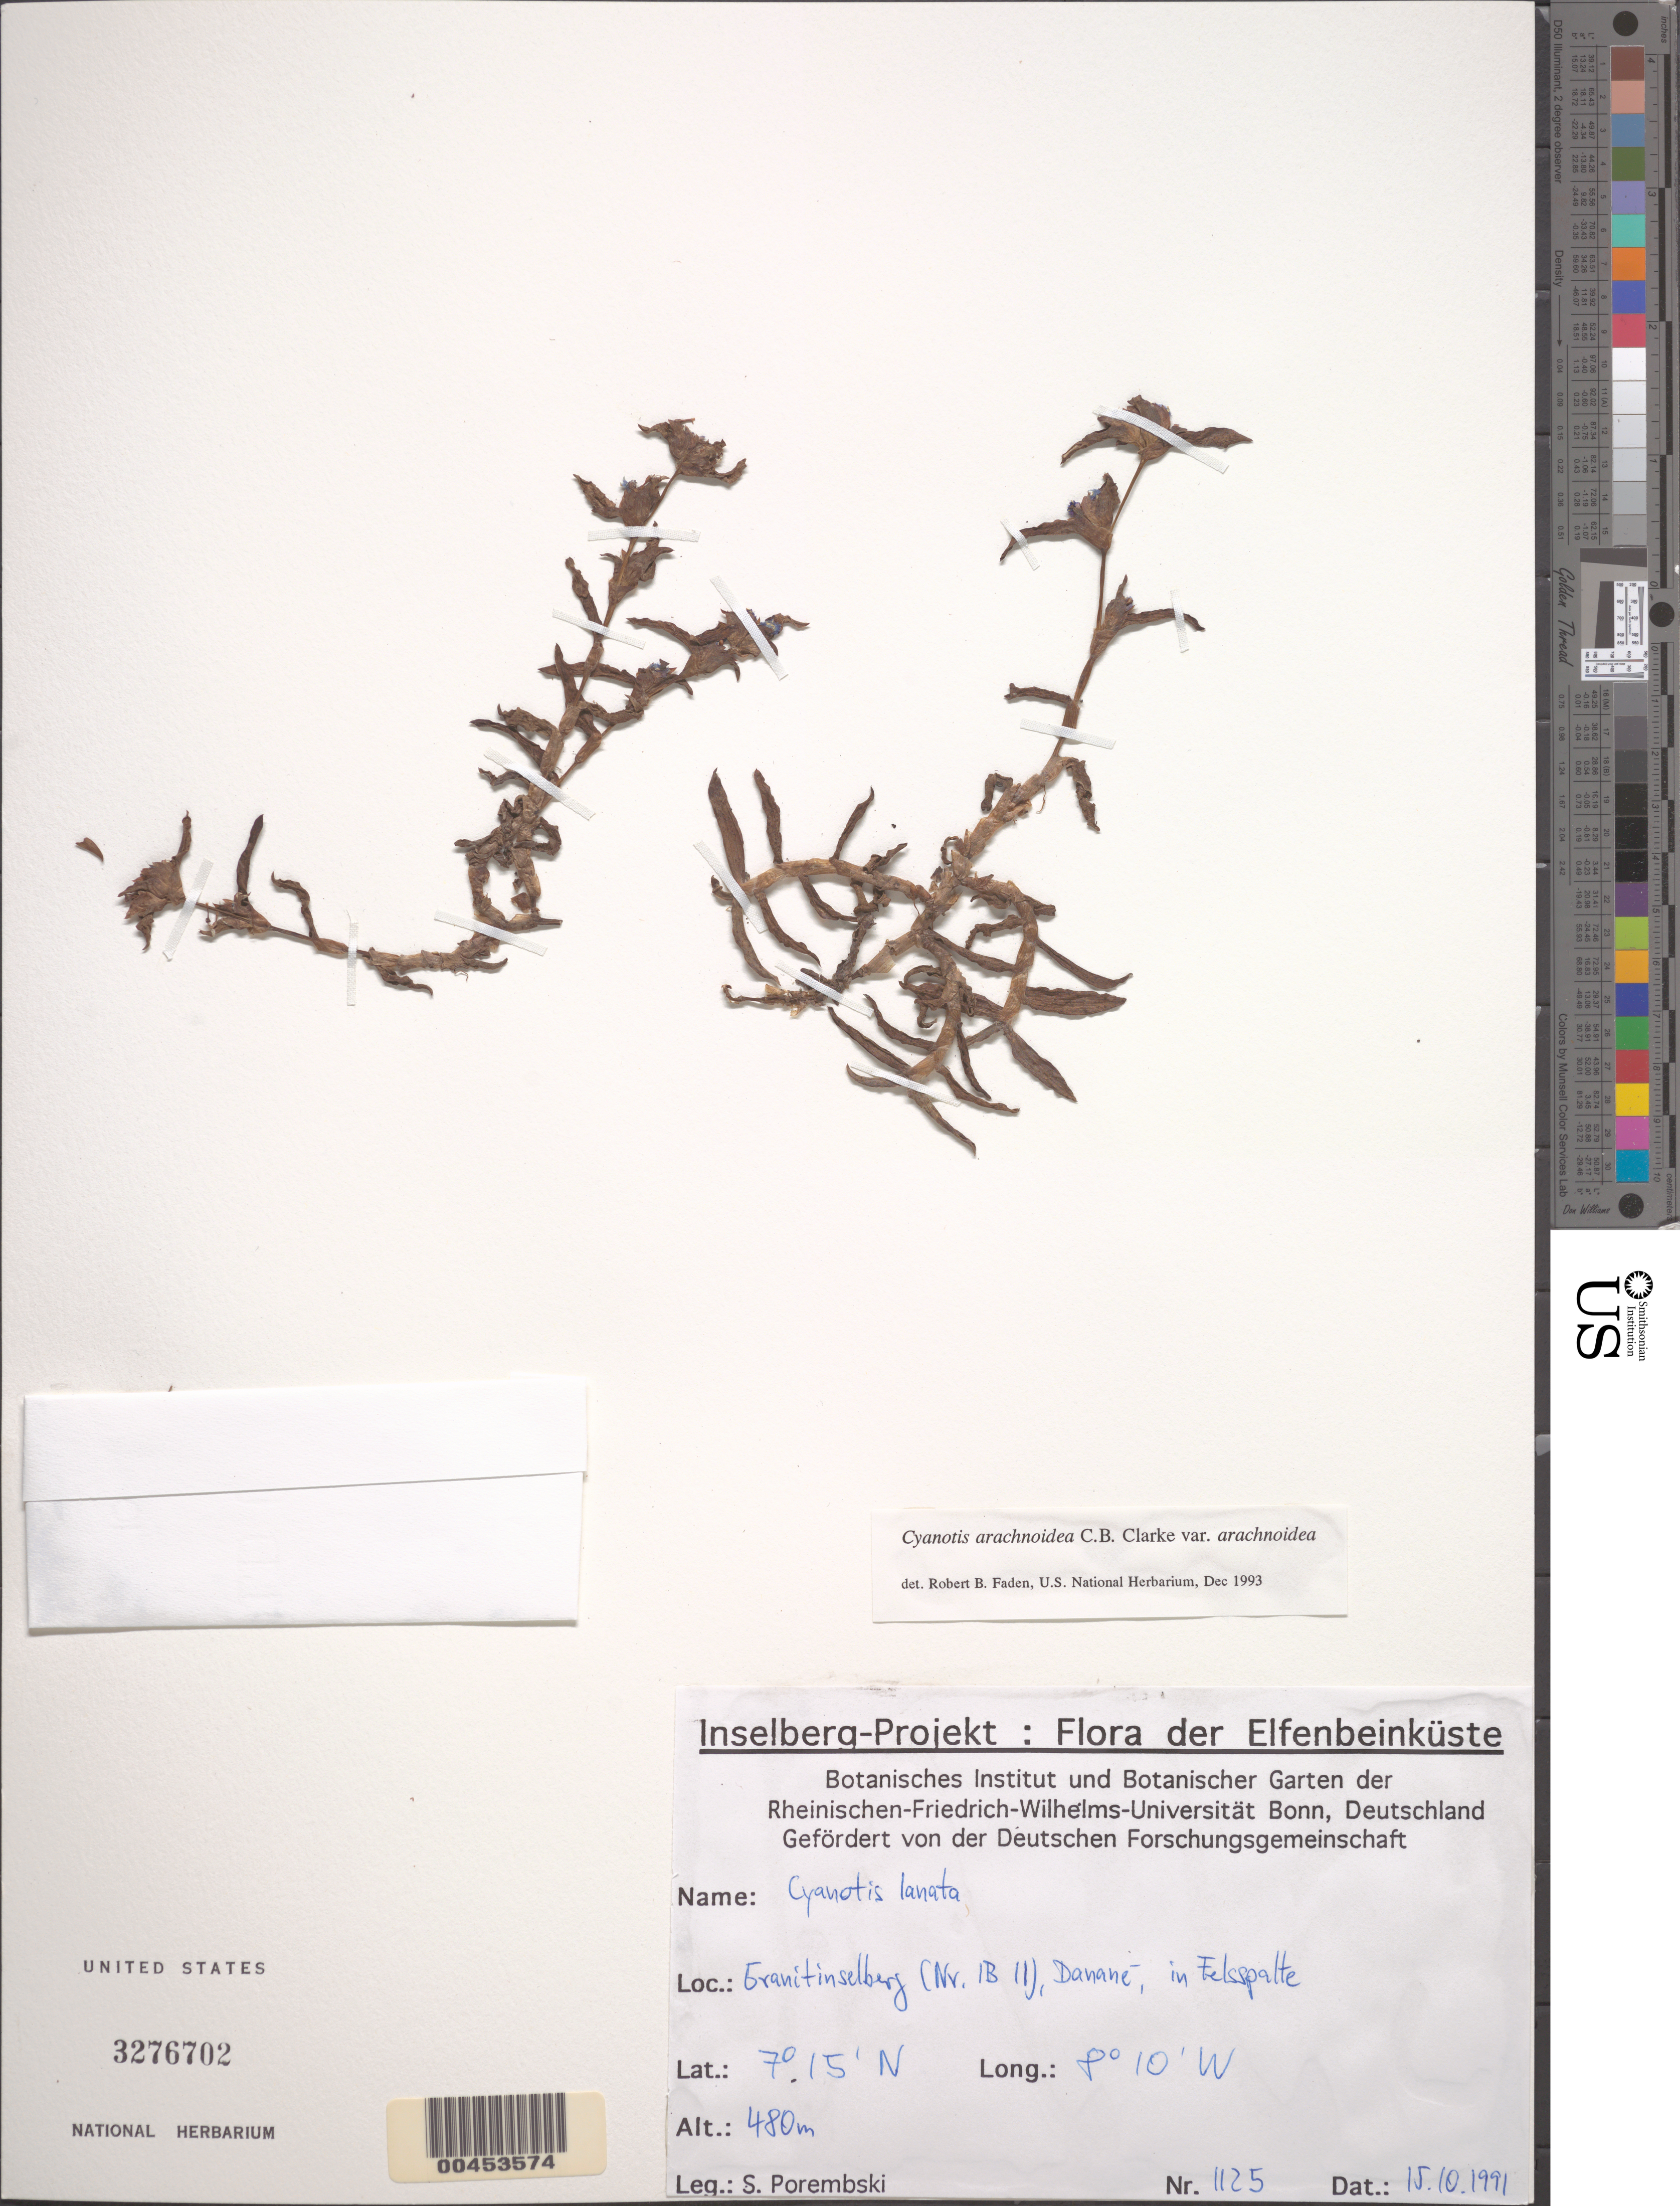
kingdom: Plantae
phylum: Tracheophyta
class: Liliopsida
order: Commelinales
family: Commelinaceae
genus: Cyanotis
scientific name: Cyanotis arachnoidea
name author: C.B. Clarke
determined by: Faden, Robert B., (US), Smithsonian Institution - National Museum of Natural History (UNITED STATES)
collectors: S. Porembski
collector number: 1125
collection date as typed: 15 Oct 1991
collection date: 1991-10-15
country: Ivory Coast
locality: (nr. 1b11), Daname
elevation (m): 480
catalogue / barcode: US 3276702